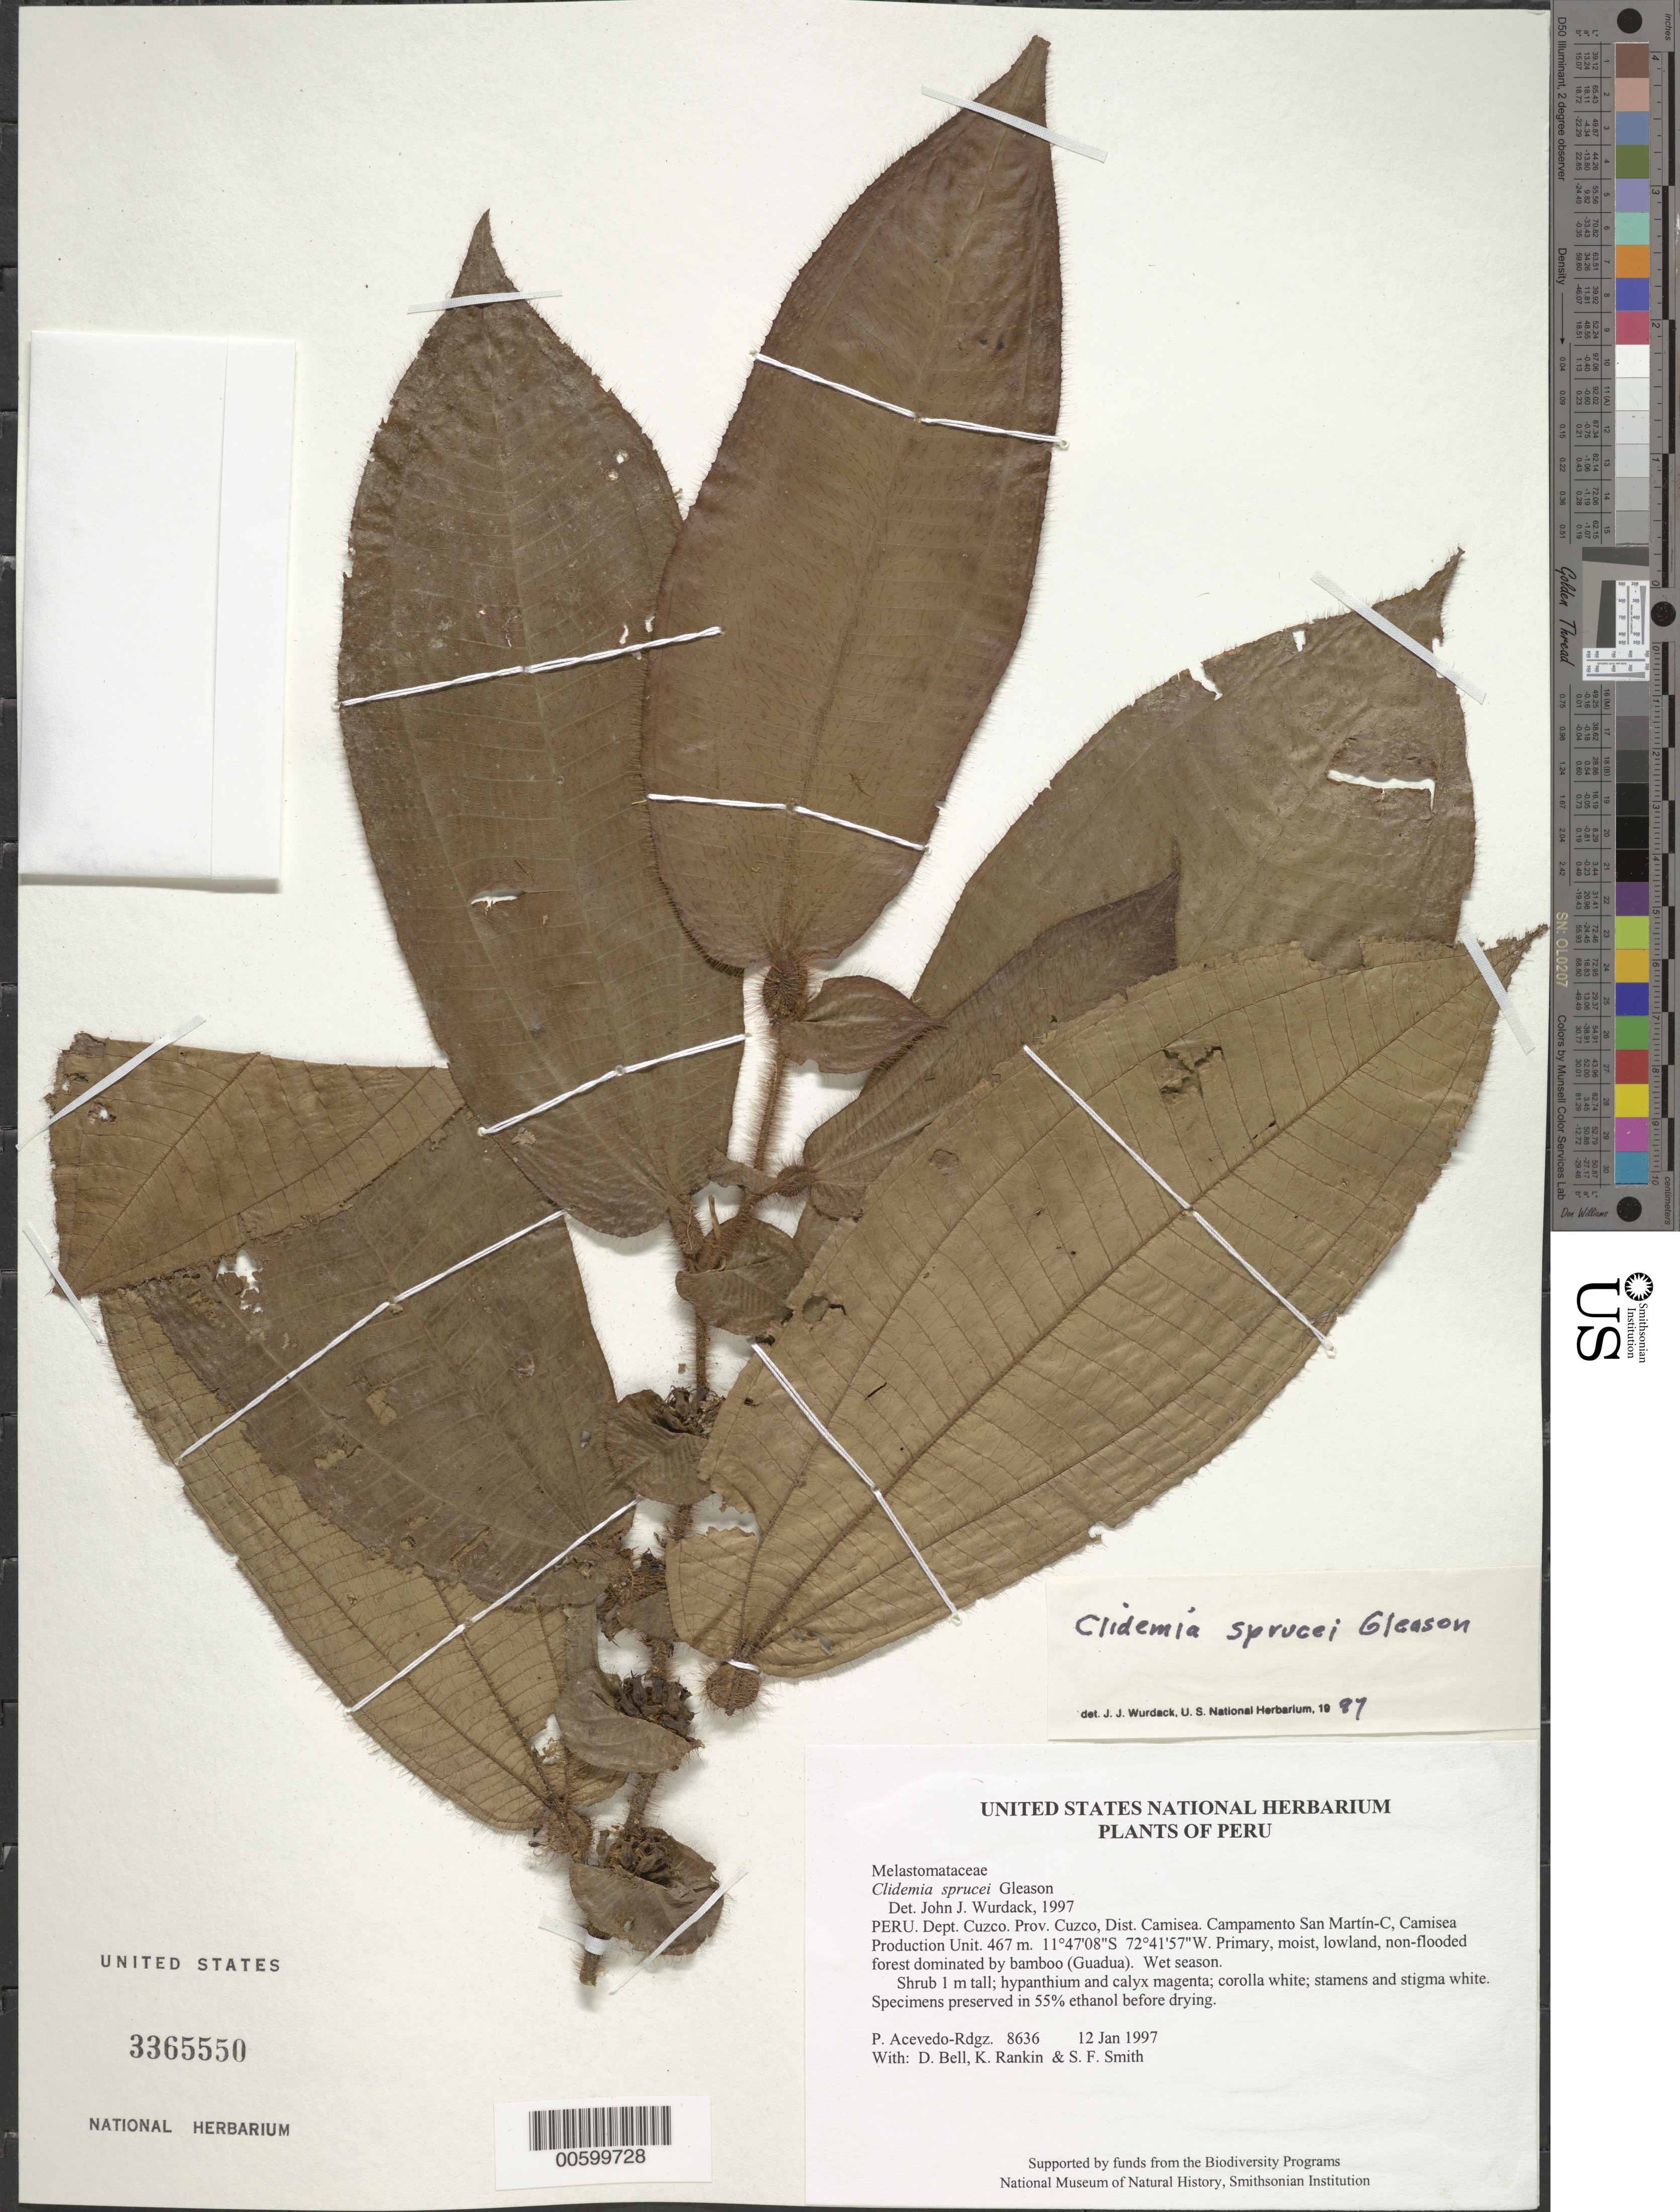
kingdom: Plantae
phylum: Tracheophyta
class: Magnoliopsida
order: Myrtales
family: Melastomataceae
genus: Clidemia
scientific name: Clidemia sprucei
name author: Gleason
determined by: Wurdack, John J., (US), US (UNITED STATES)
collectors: P. Acevedo-Rodr., D. A. Bell, K. B. Rankin & S.F. Smith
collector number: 8636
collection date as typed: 12 Jan 1997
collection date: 1997-01-12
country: Peru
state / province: Cusco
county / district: Cusco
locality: Districto Camisea, Campamento San Martín-C, Camisea Production Unit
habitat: Primary, moist, lowland, non-flooded forest dominated by bamboo (Guadua). Wet season.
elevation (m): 467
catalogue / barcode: US 3365550